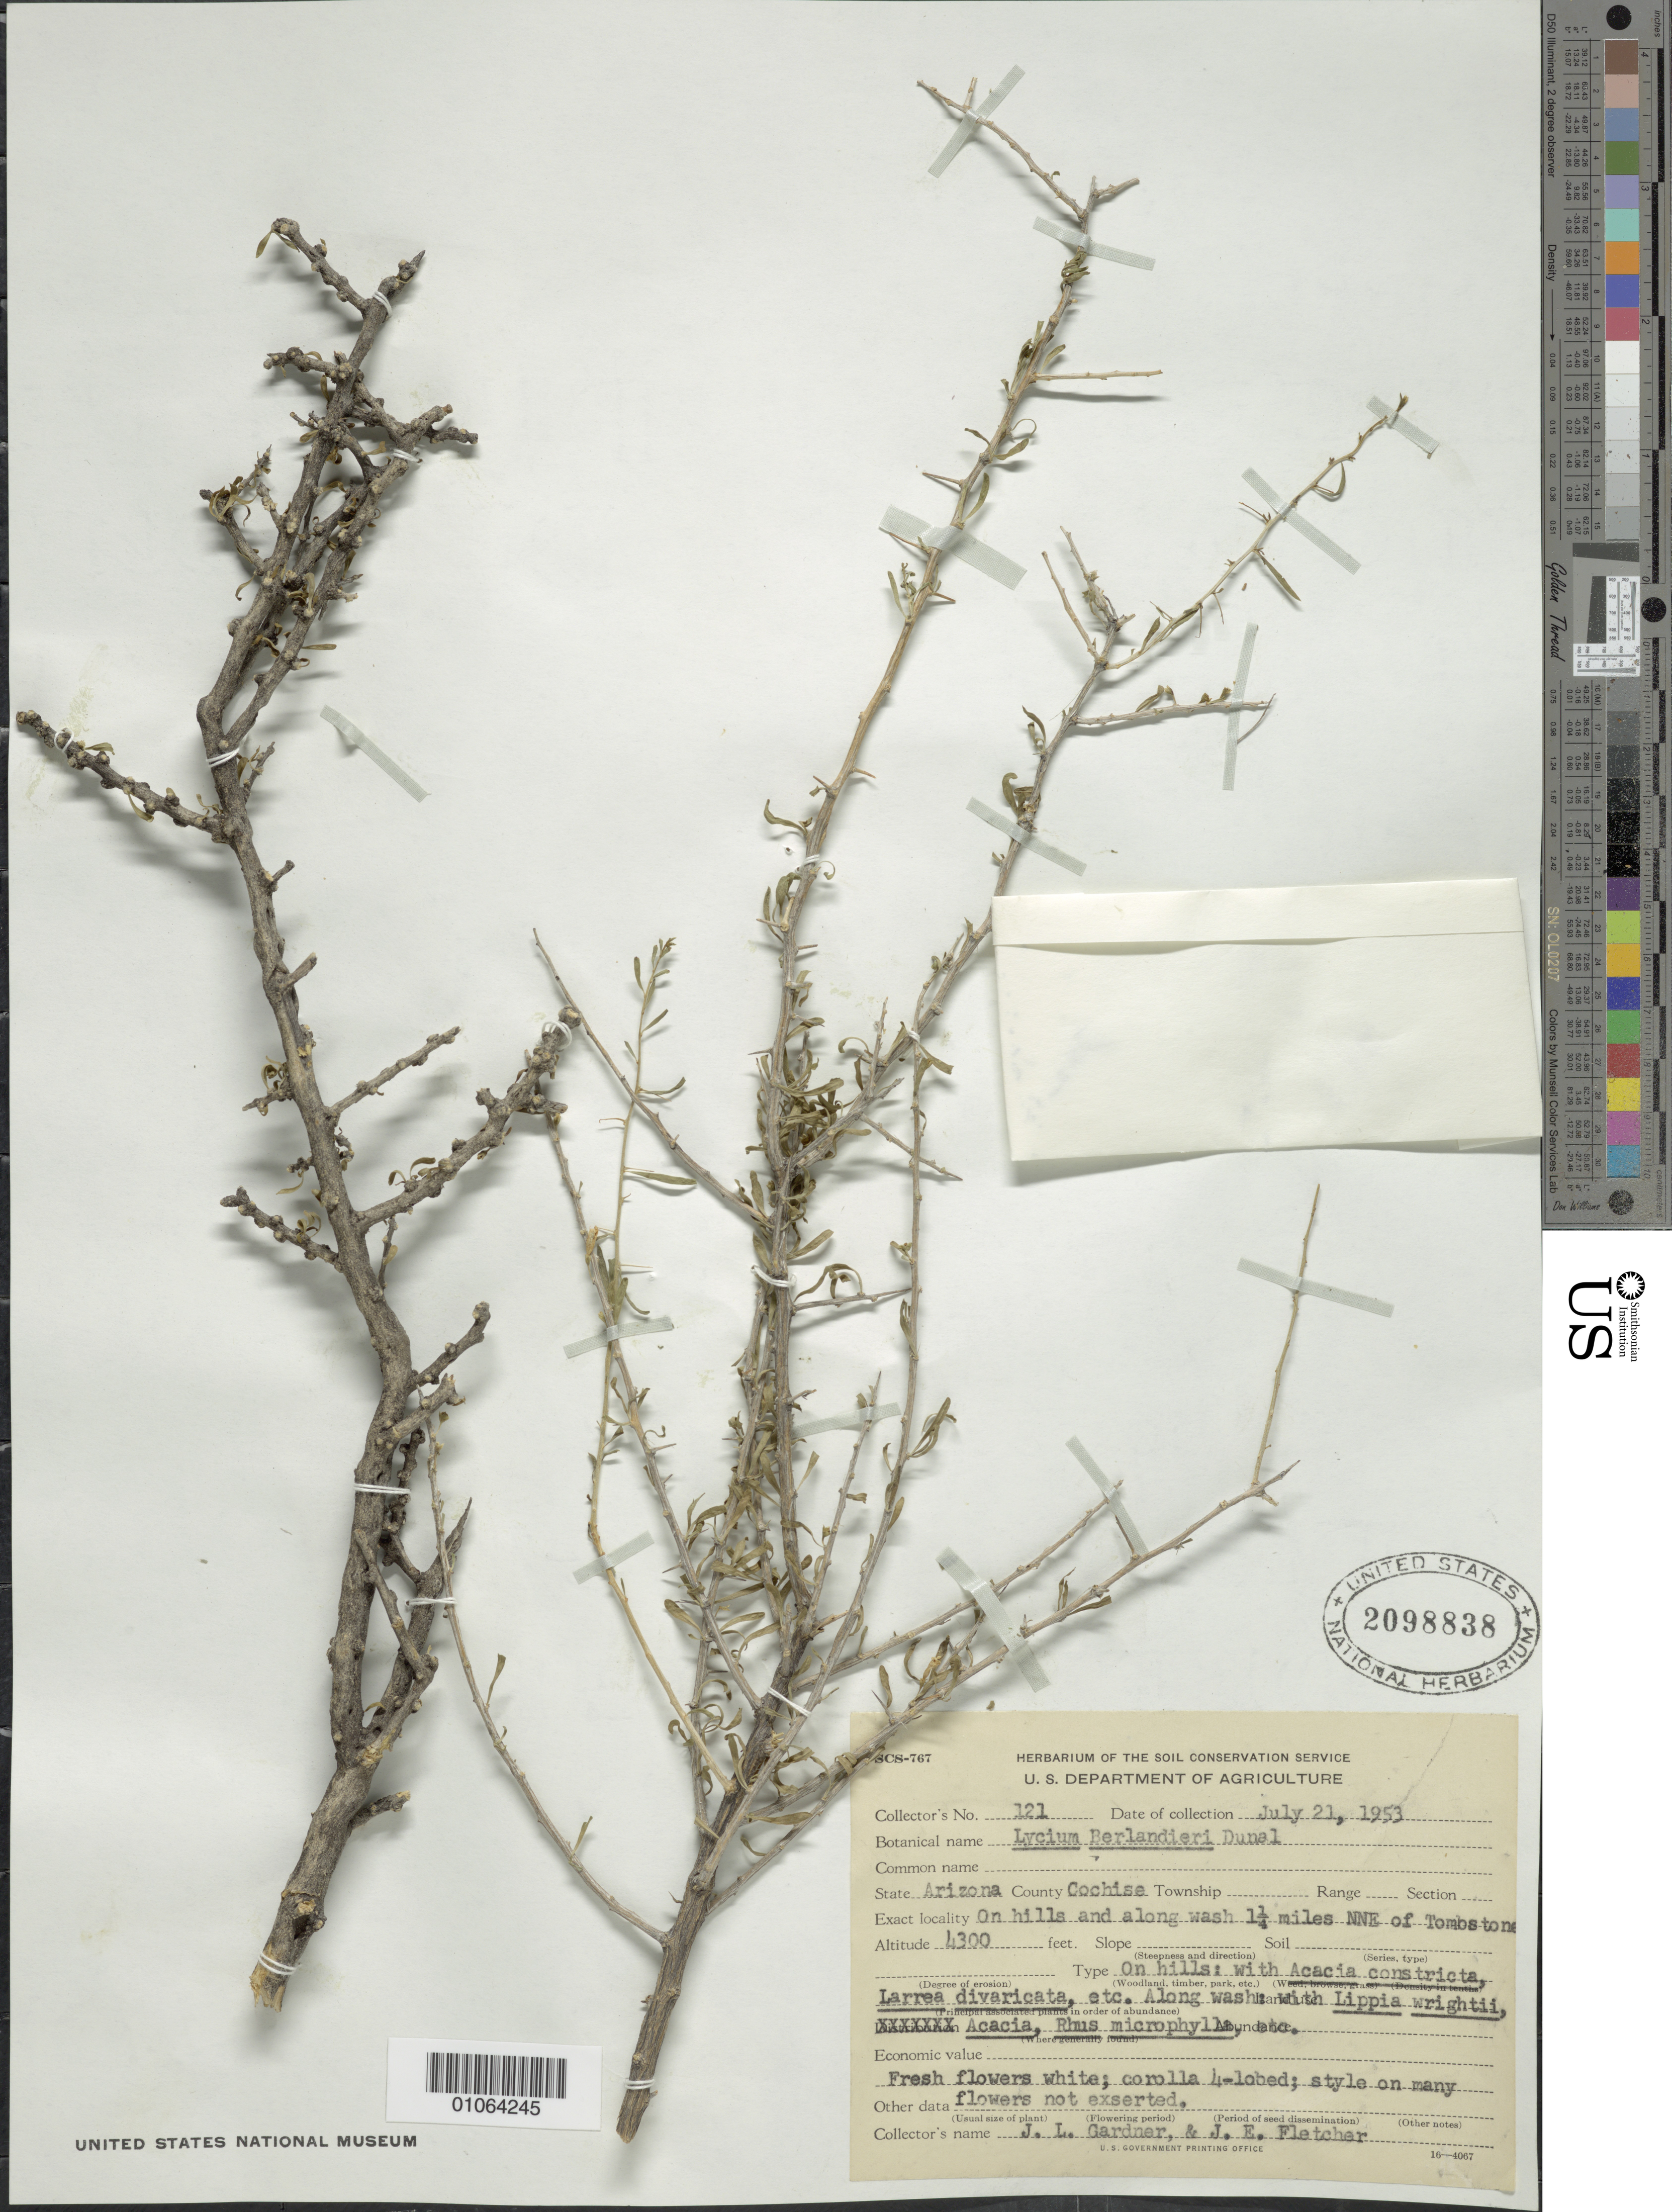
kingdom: Plantae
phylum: Tracheophyta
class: Magnoliopsida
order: Solanales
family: Solanaceae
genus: Lycium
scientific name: Lycium berlandieri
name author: Dunal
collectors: J. L. Gardner & J. Fletcher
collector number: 121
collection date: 1953-07-21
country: United States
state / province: Arizona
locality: County Cochise. On hills and along wash 1¼ miles NNE of Tombstone.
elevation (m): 1311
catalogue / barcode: US 2098838